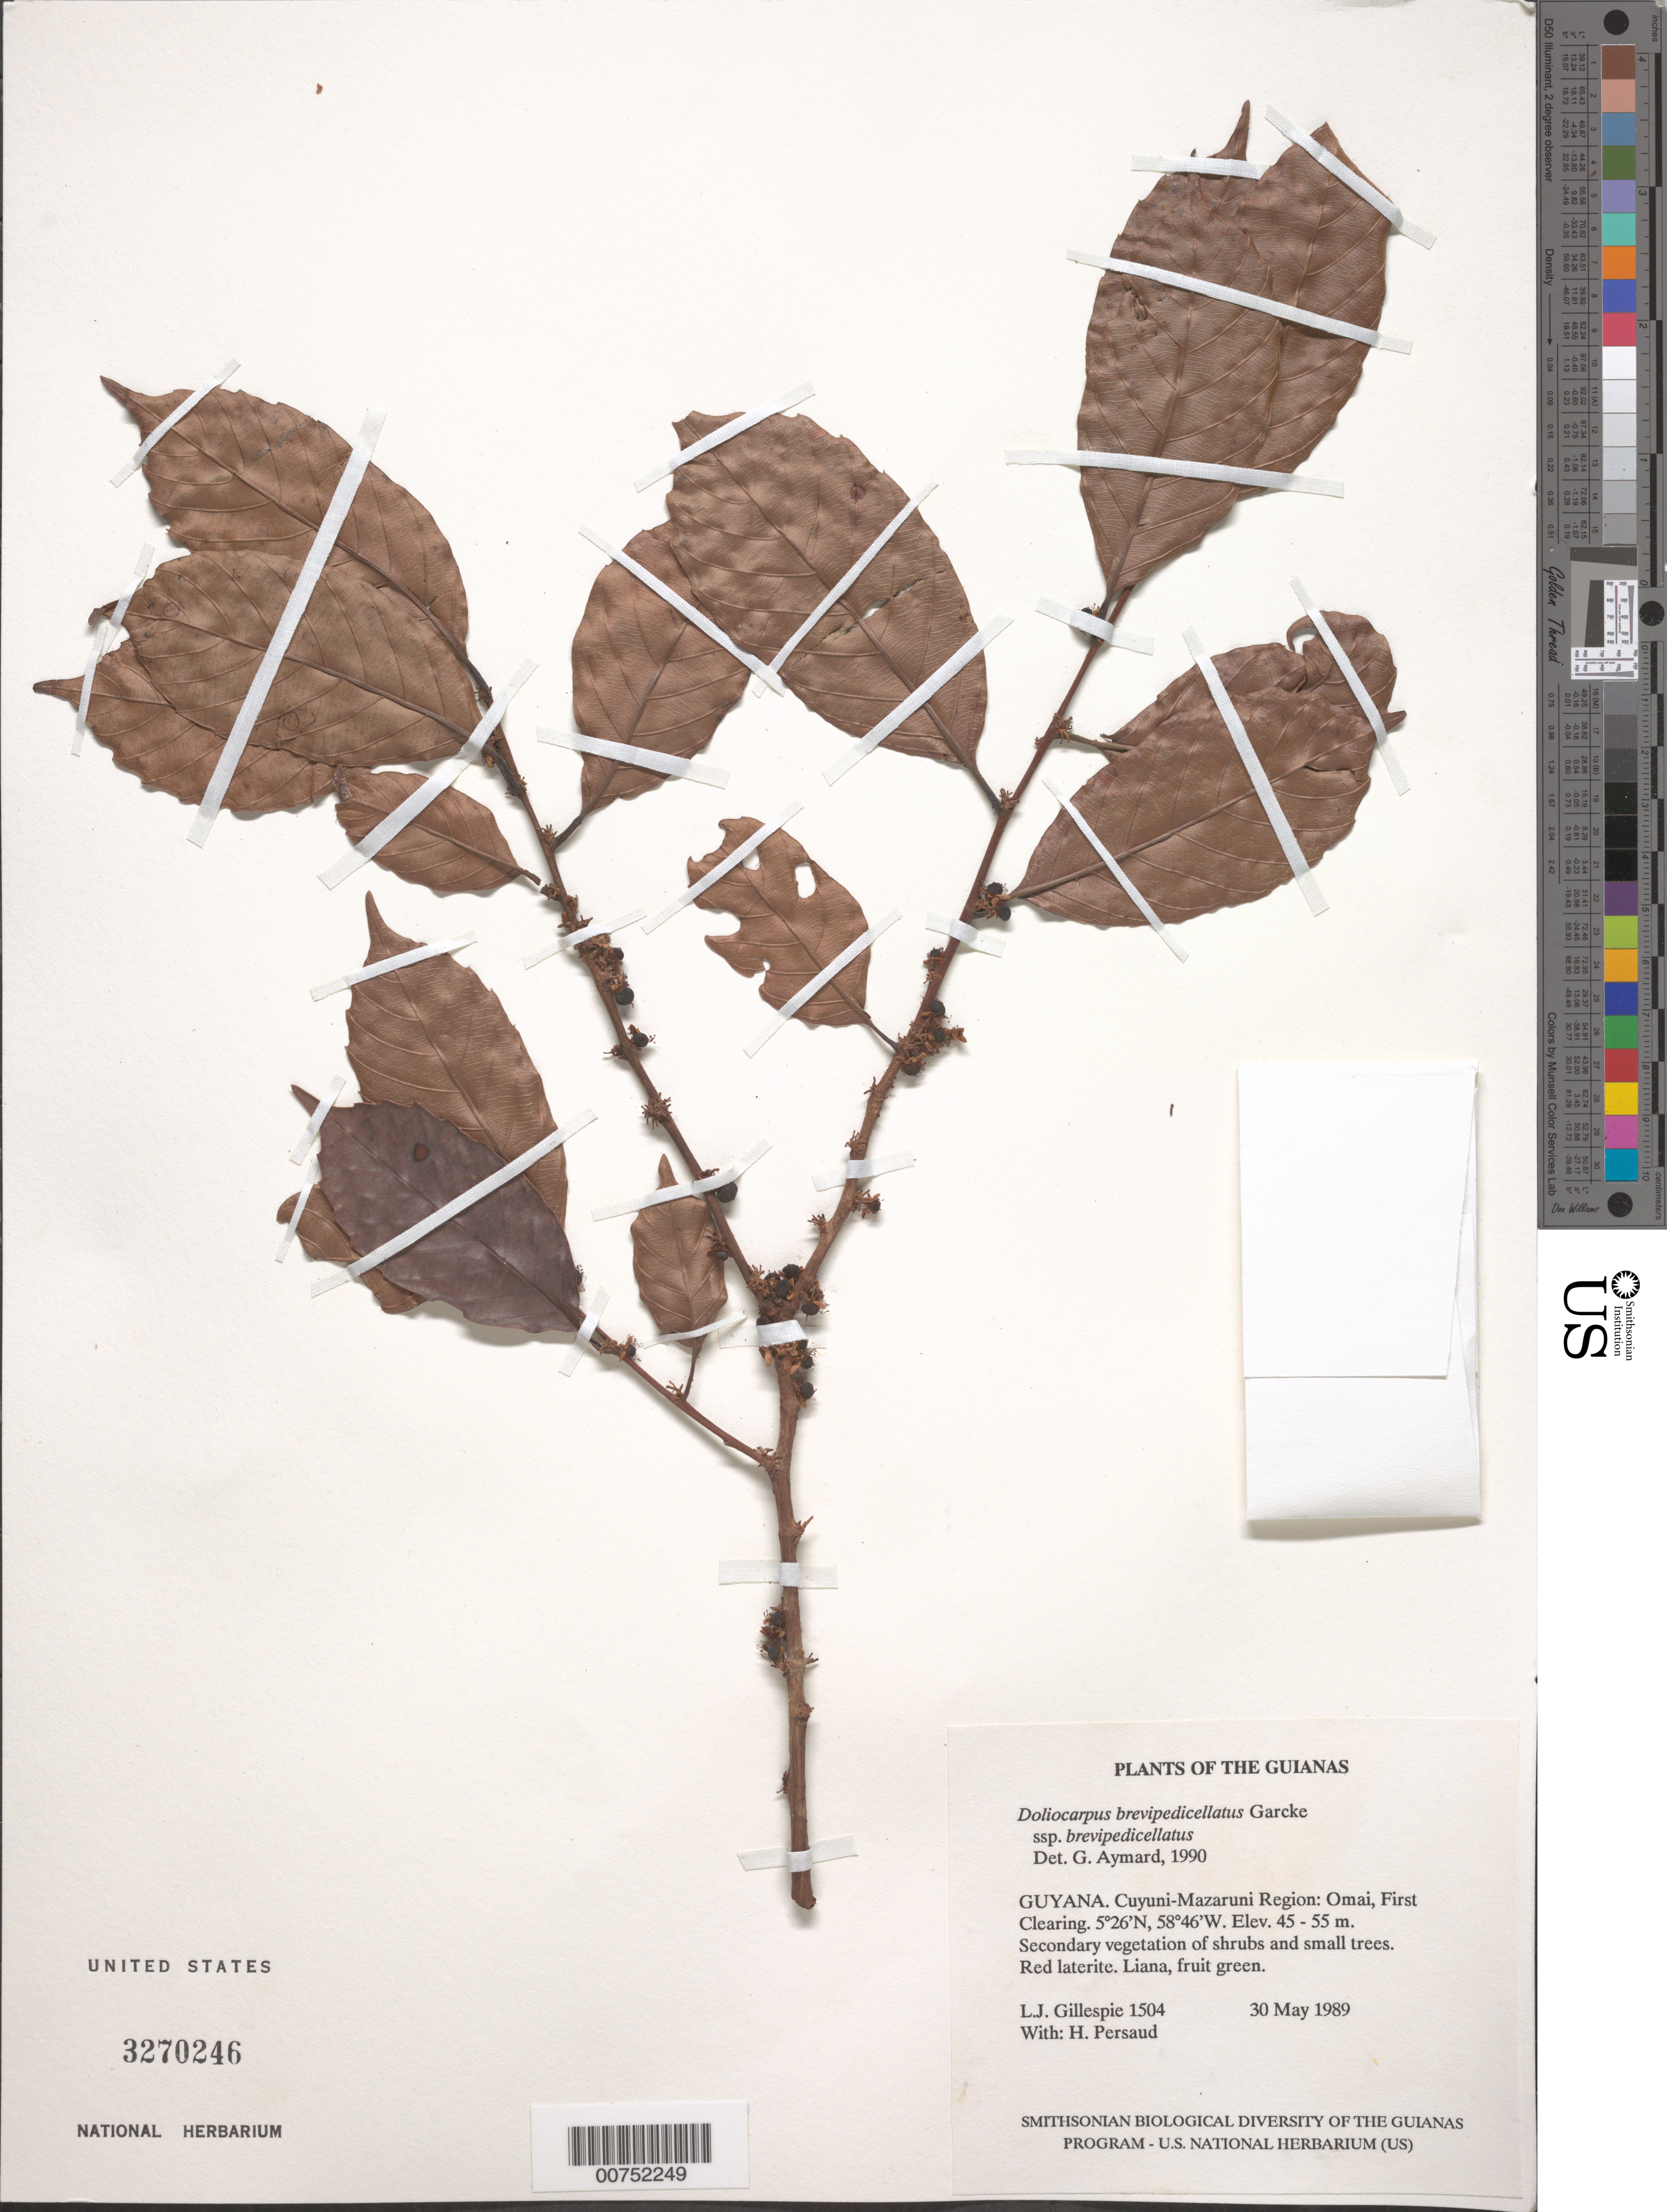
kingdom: Plantae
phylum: Tracheophyta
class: Magnoliopsida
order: Dilleniales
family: Dilleniaceae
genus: Doliocarpus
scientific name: Doliocarpus brevipedicellatus subsp. brevipedicellatus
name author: Garcke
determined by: Aymard C., G. A., (PORT), Univ. Nac. Exp. de los Llanos Ezequiel Zamora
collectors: L. J. Gillespie & H. Persaud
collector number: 1504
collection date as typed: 30 May 1989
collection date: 1989-05-30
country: Guyana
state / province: Cuyuni-Mazaruni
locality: Omai, First Clearing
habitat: Secondary vegetation of shrubs and small trees. Red laterite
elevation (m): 45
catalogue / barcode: US 3270246